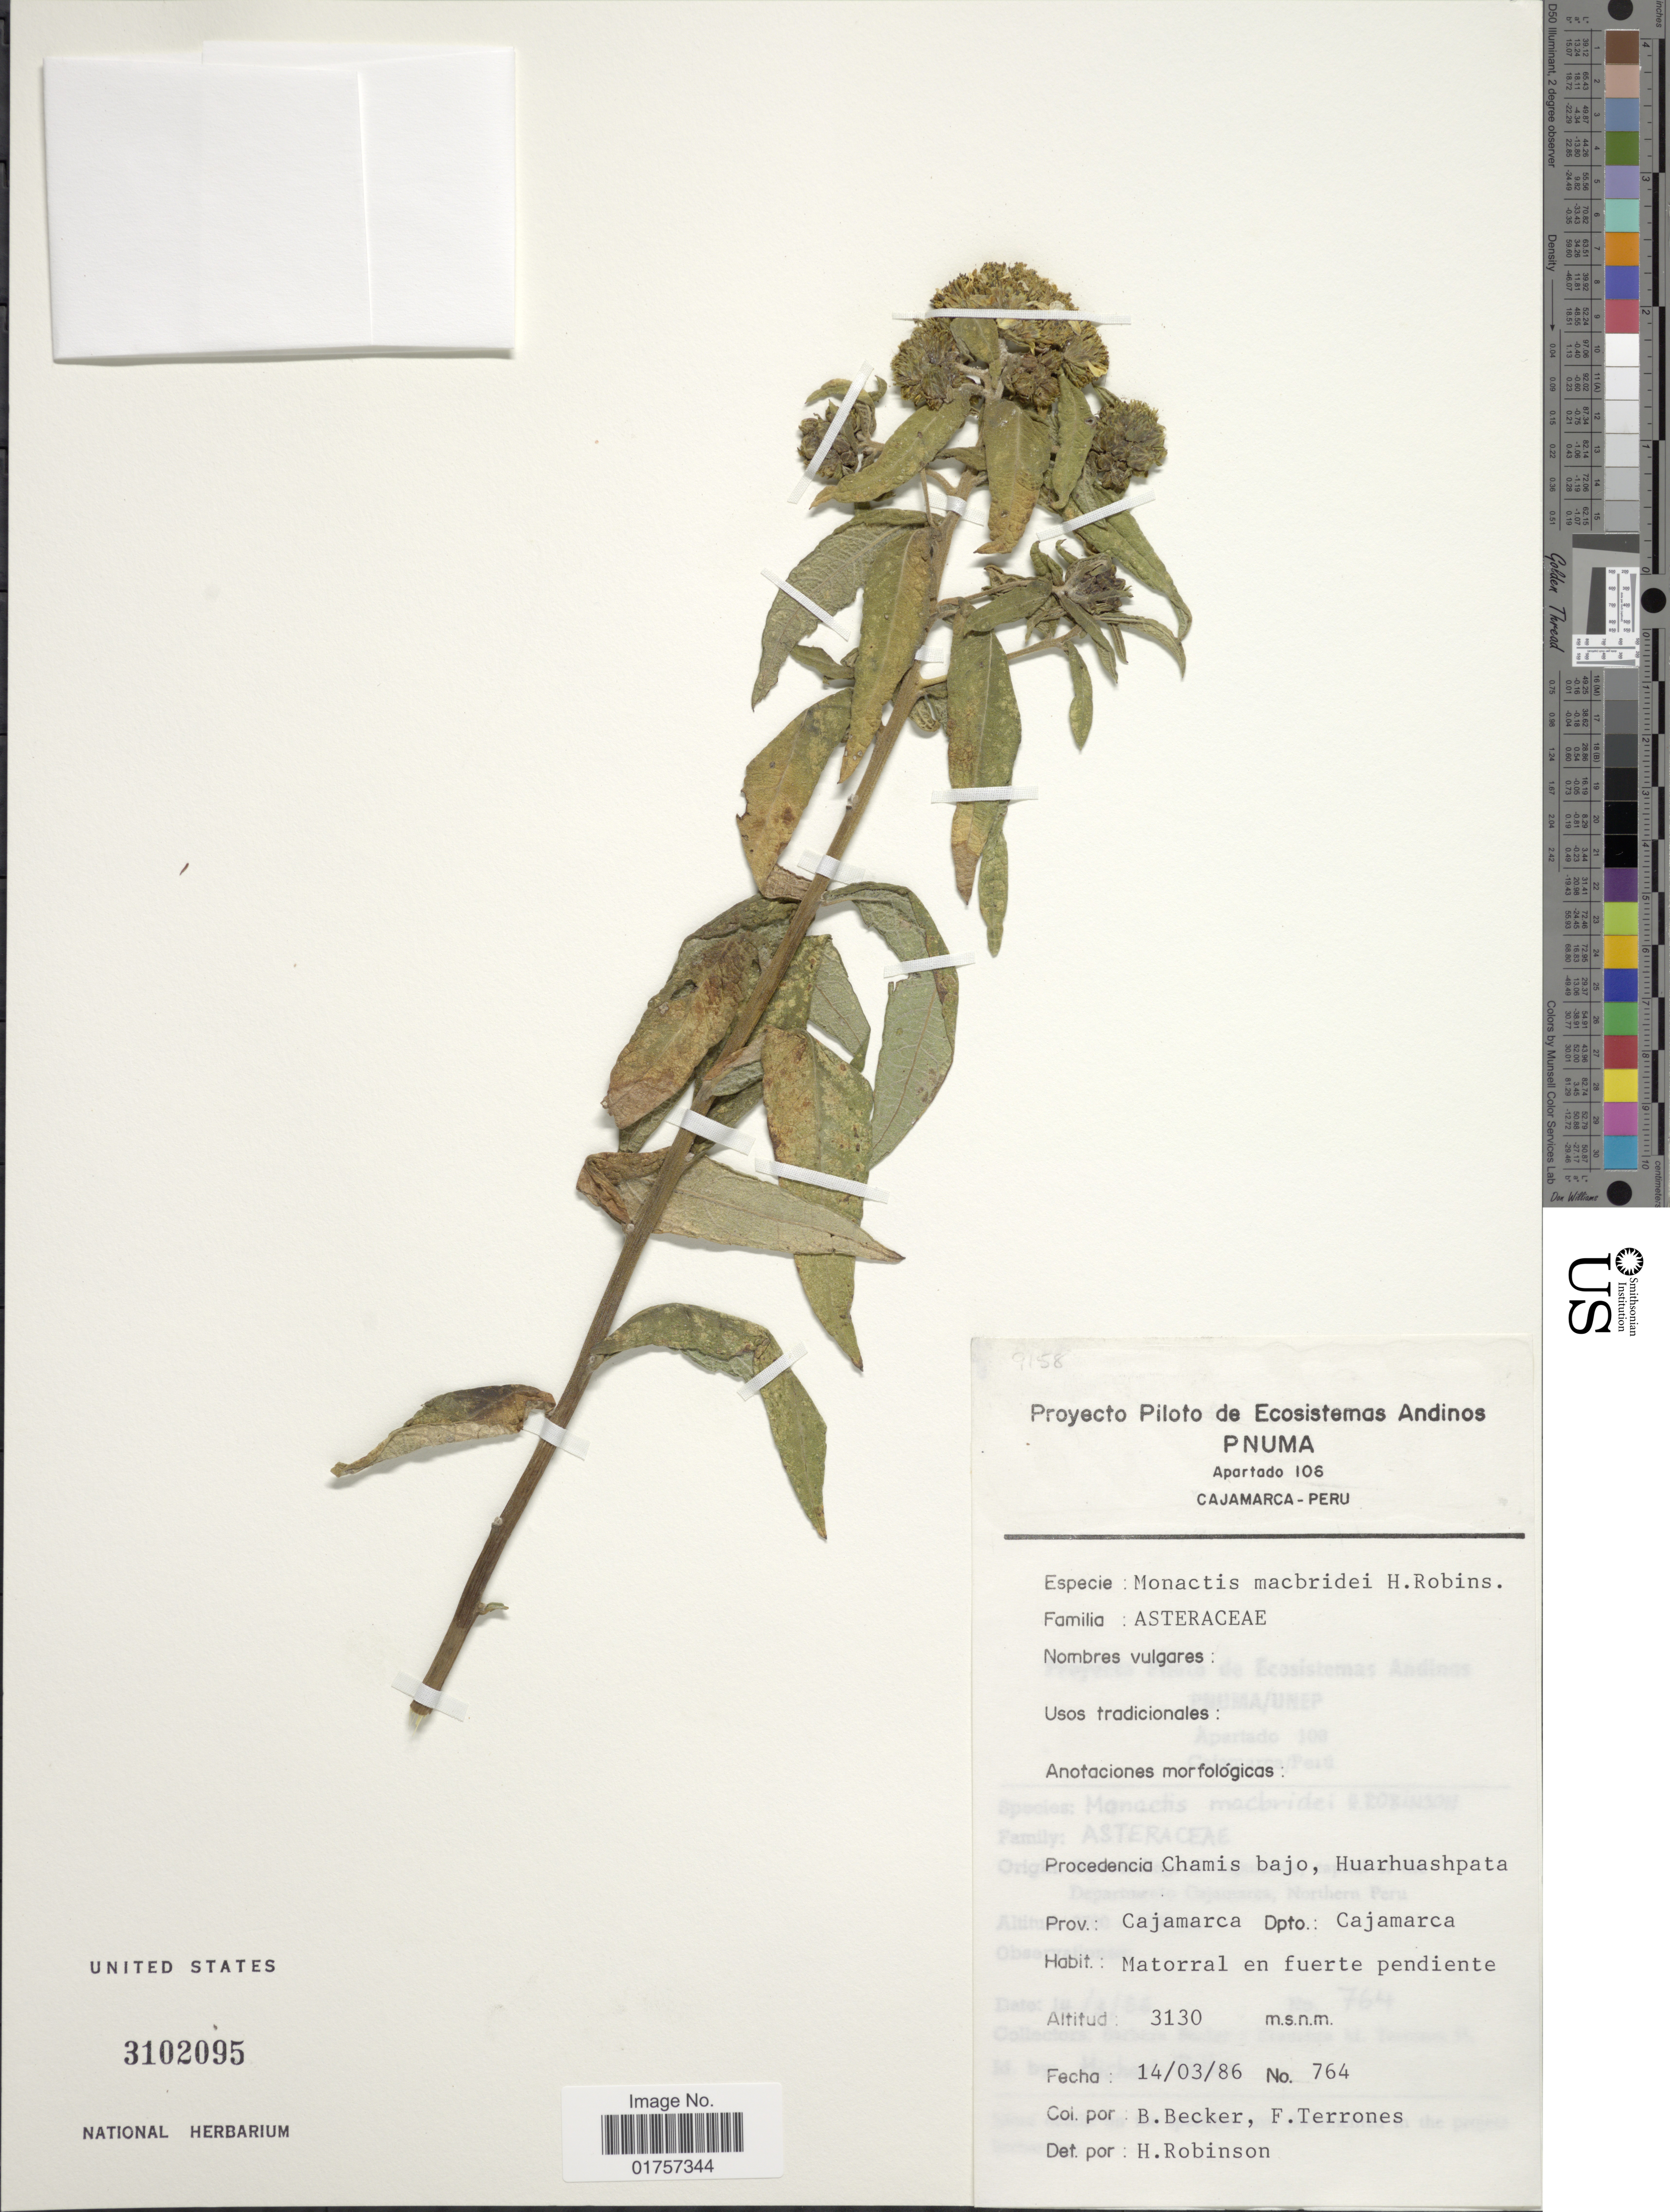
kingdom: Plantae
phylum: Tracheophyta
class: Magnoliopsida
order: Asterales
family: Asteraceae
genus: Monactis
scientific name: Monactis macbridei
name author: H. Rob.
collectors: B. Becker & F. Terrones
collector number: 764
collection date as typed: Transcribed d/m/y: 14/3/86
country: Peru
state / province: Cajamarca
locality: Procedencia: Chamis bajo, Huarhuashpata. Prov. Cajamarca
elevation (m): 3130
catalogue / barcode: US 3102095